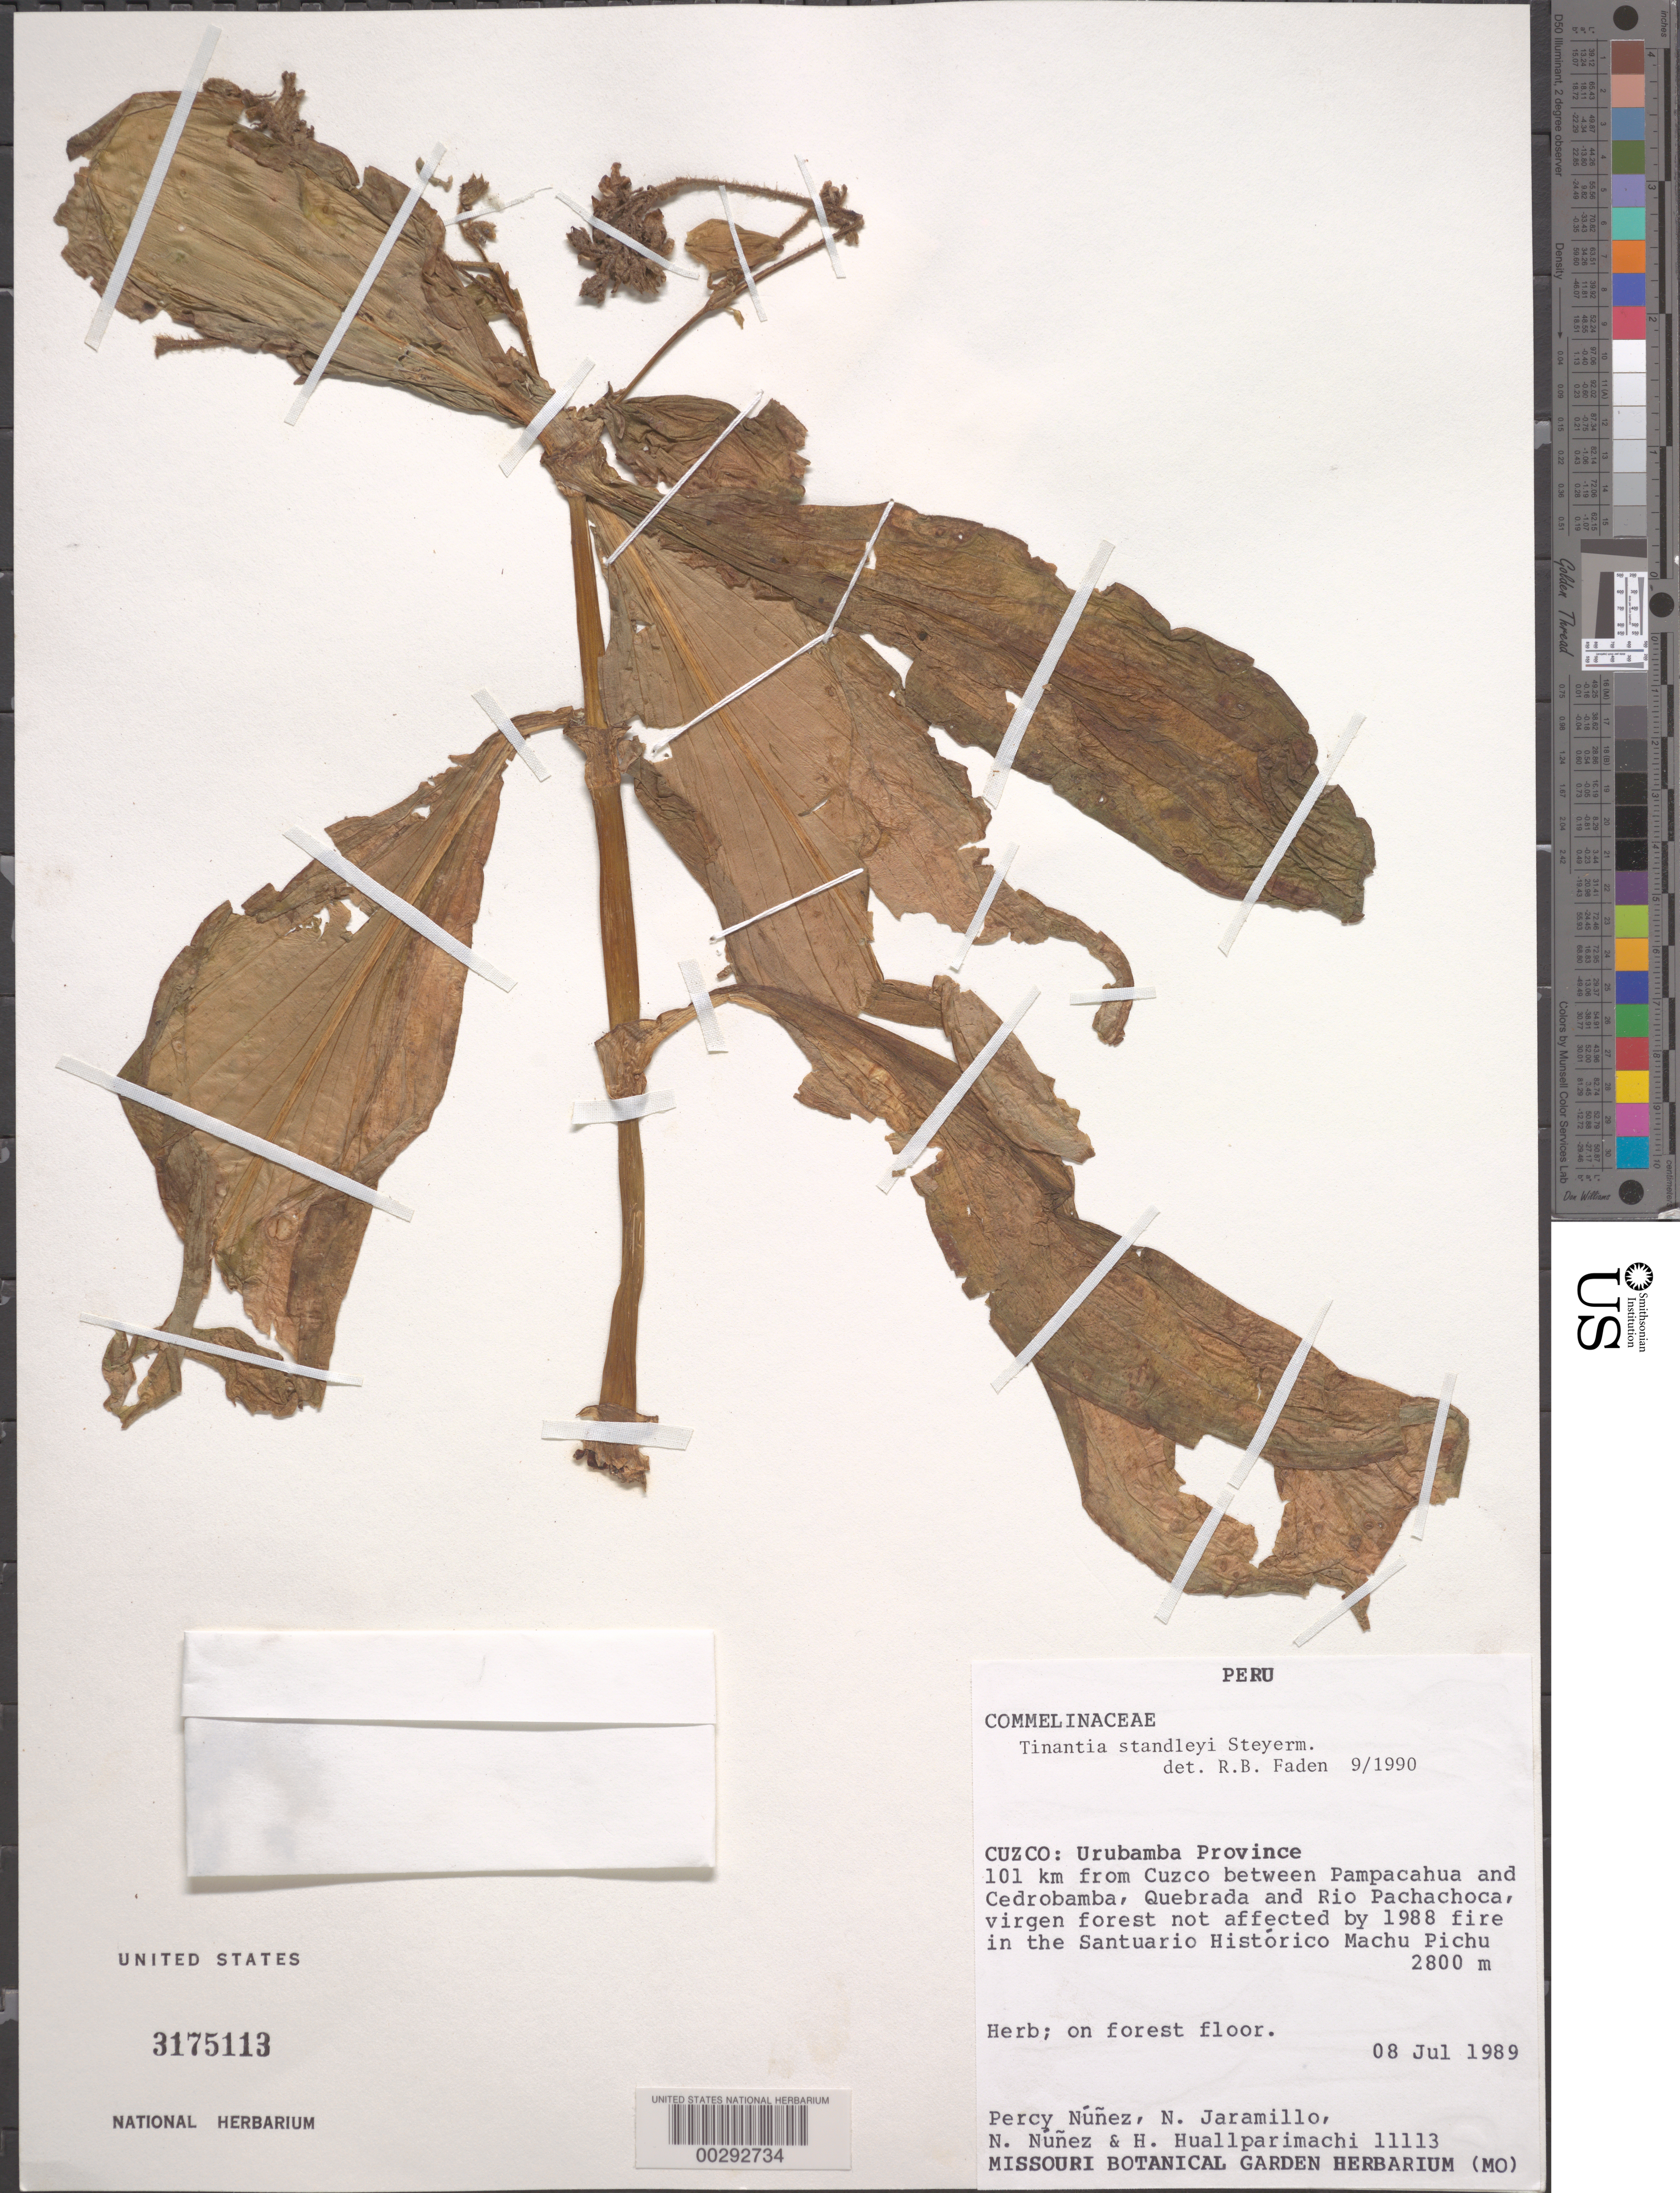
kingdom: Plantae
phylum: Tracheophyta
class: Liliopsida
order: Commelinales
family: Commelinaceae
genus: Tinantia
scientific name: Tinantia standleyi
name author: Steyerm.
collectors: P. Nuñez V., N. Jaramillo, N. Nunez & H. Huallparimachi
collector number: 11113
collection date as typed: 08 Jul 1988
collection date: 1988-07-08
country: Peru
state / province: Cusco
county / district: Urubamba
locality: between Pampacahua and Cedrobamba, Quebrada and Río Pachachoca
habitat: On forest floor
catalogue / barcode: US 3175113